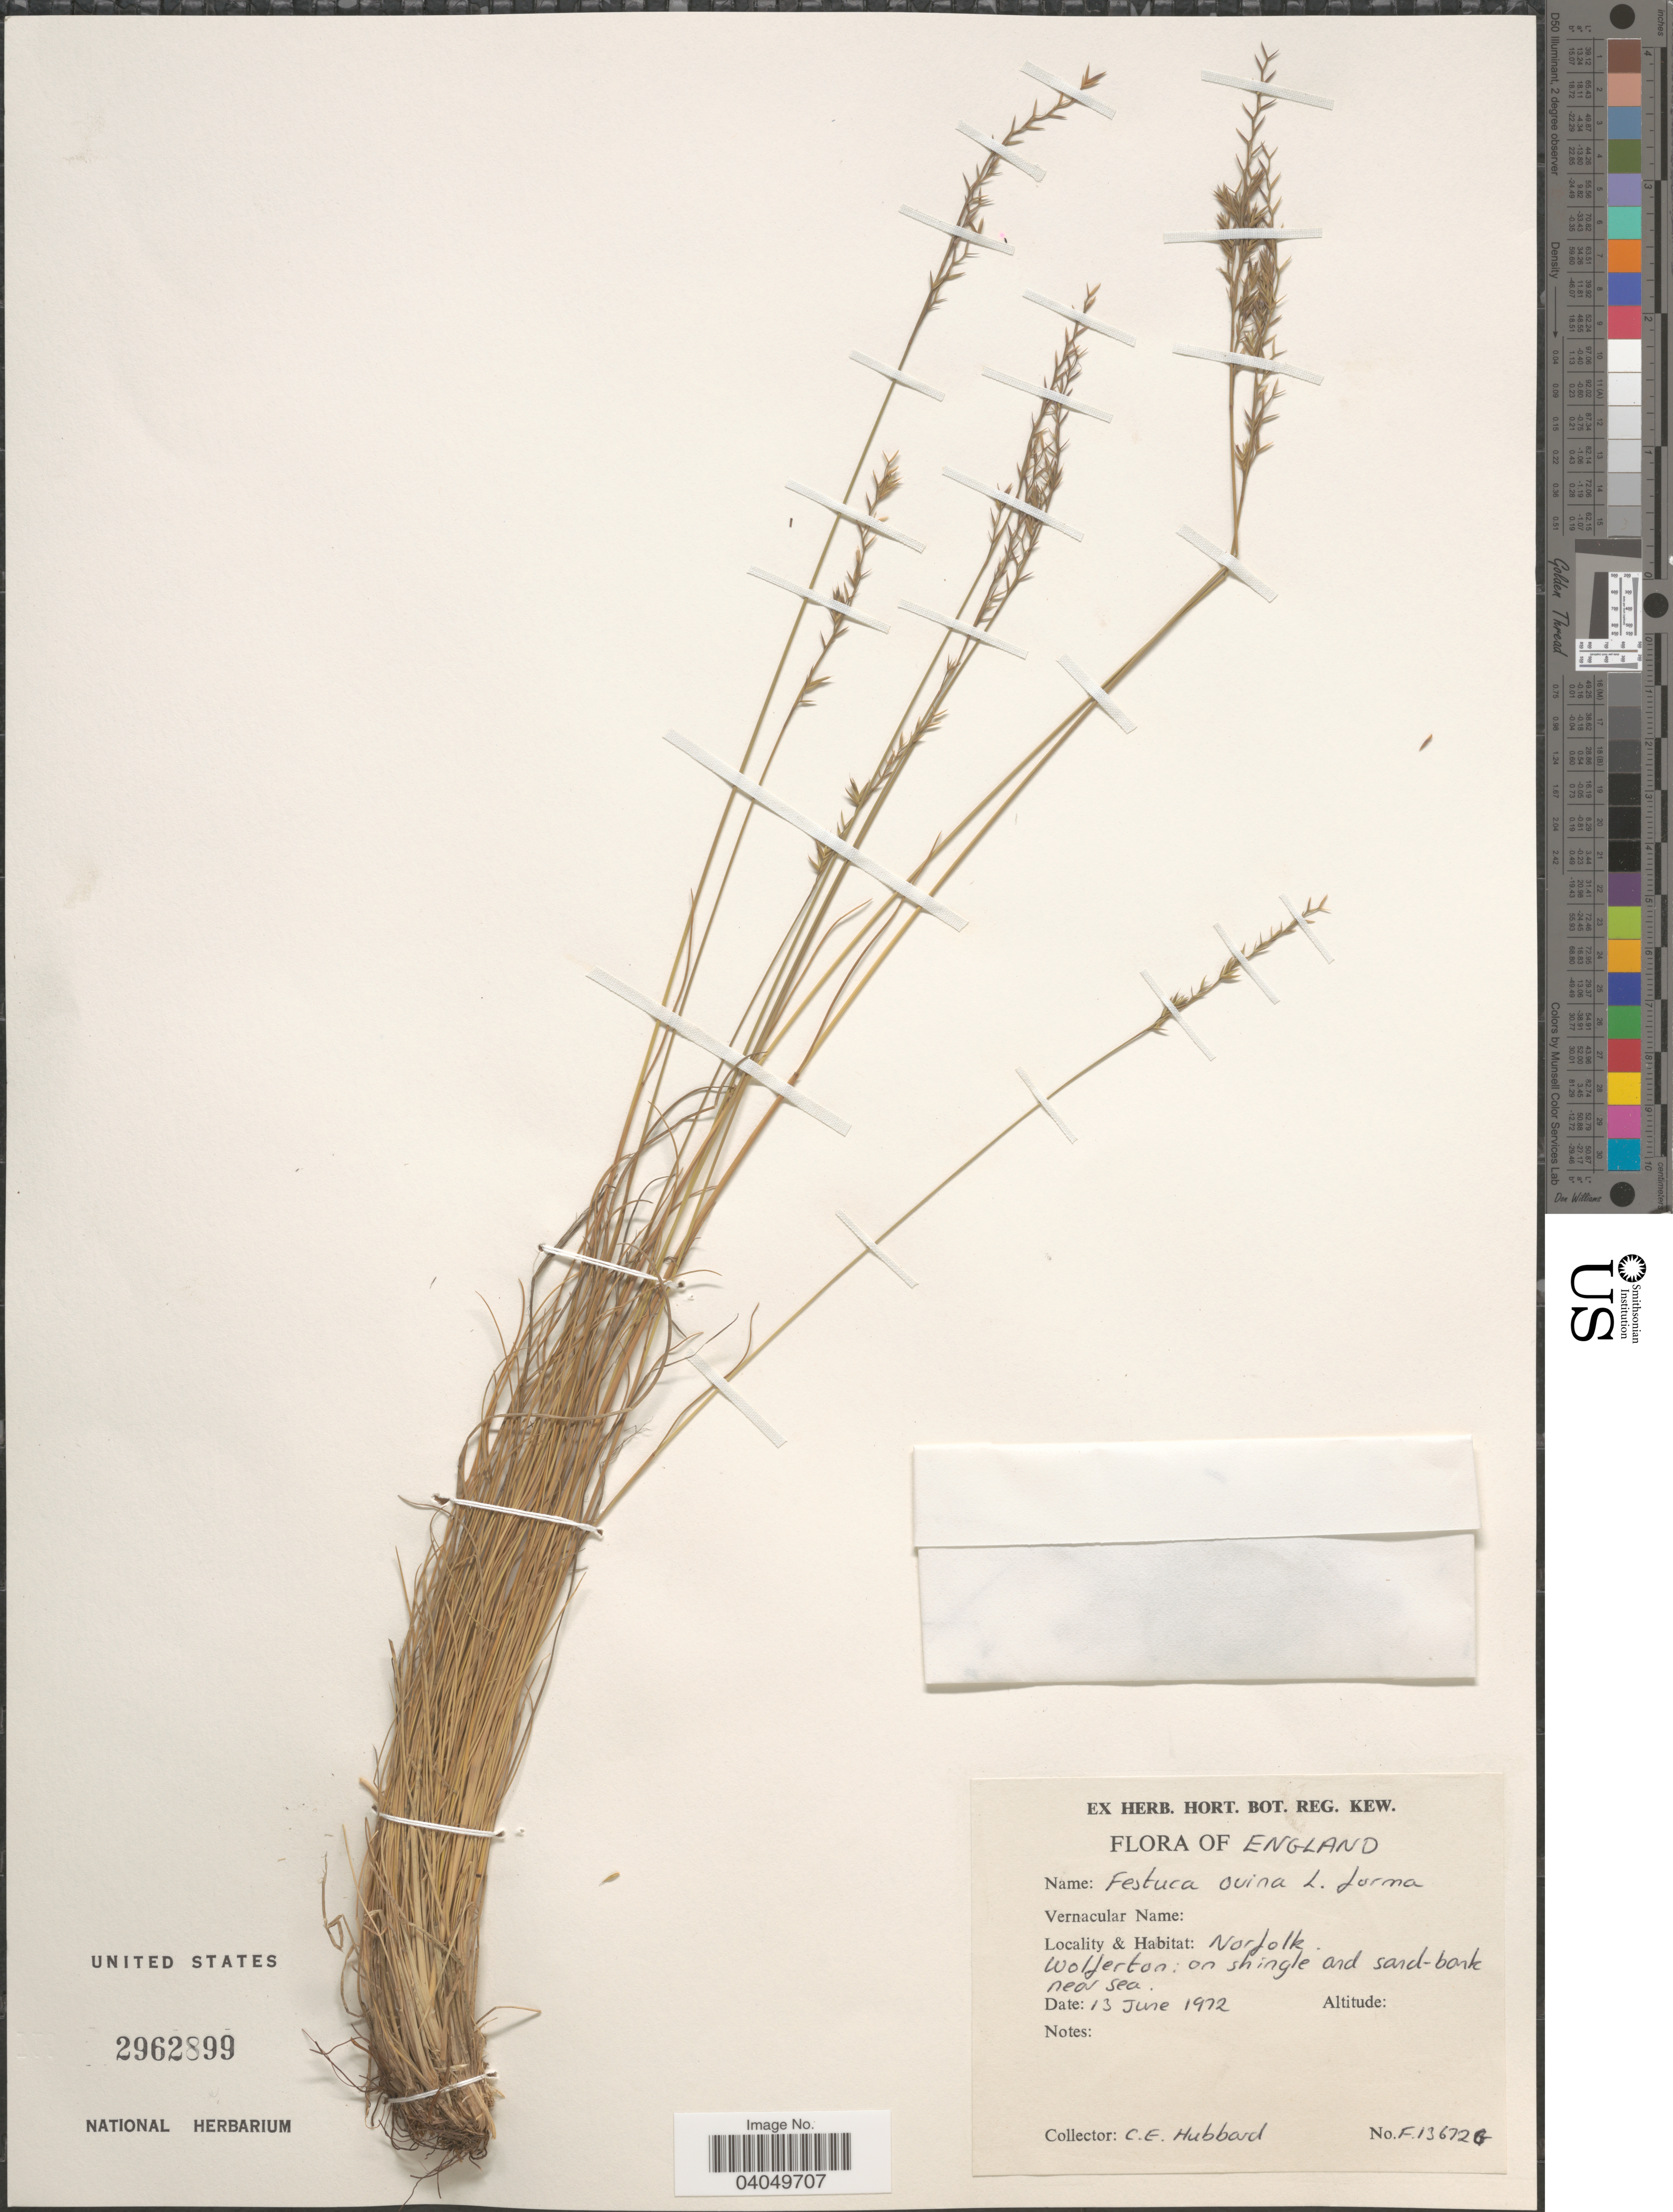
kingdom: Plantae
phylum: Tracheophyta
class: Liliopsida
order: Poales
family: Poaceae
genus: Festuca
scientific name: Festuca ovina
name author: L.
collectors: C. E. Hubbard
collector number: F.13672G*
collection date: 1972-06-13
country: United Kingdom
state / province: England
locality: Norfolk. Wolferton: on shingle and sand-bank near sea.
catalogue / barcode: US 2962899